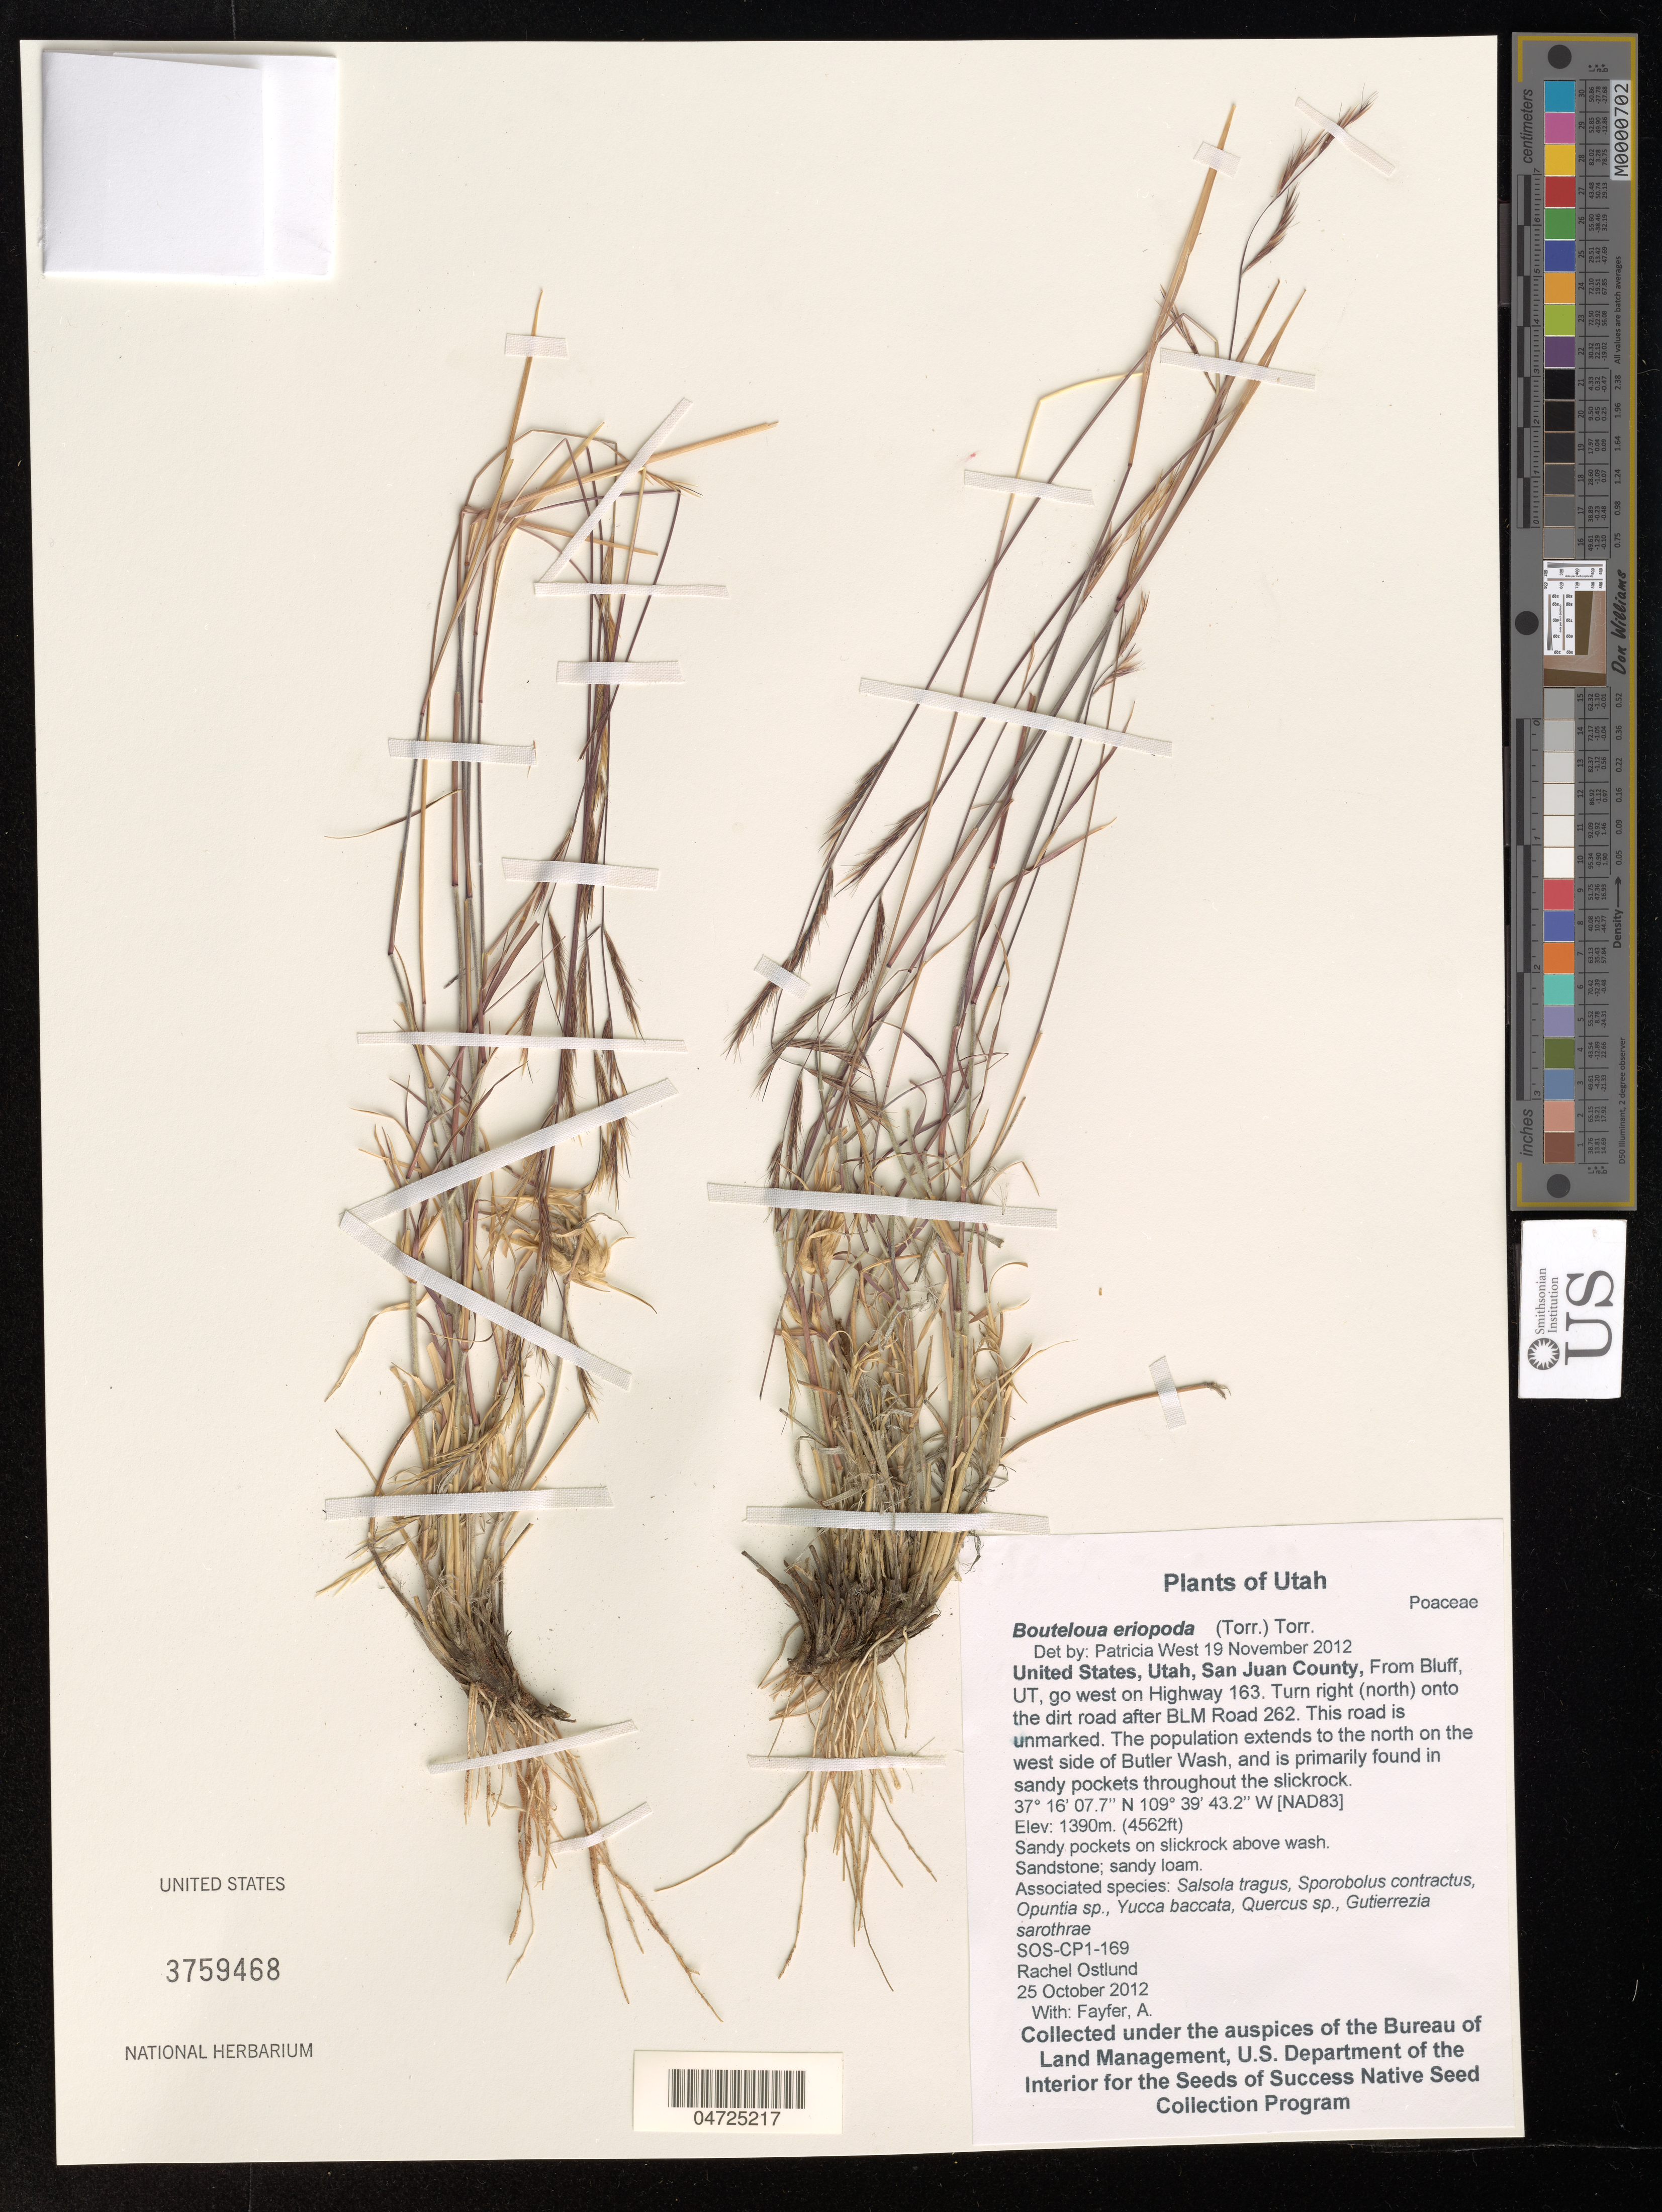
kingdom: Plantae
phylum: Tracheophyta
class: Liliopsida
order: Poales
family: Poaceae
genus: Bouteloua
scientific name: Bouteloua eriopoda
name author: (Torr.) Torr.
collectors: R. Ostlund & A. Fayfer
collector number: SOS-CP1-169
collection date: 2012-10-25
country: United States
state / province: Utah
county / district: San Juan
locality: San Juan County, From Bluff, UT, go west on Highway 163. Turn right (north) onto the dirt road after BLM Road 262. This road is unmarked. The population extends to the north on the west side of Butler Wash. [NAD83].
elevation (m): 1390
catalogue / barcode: US 3759468